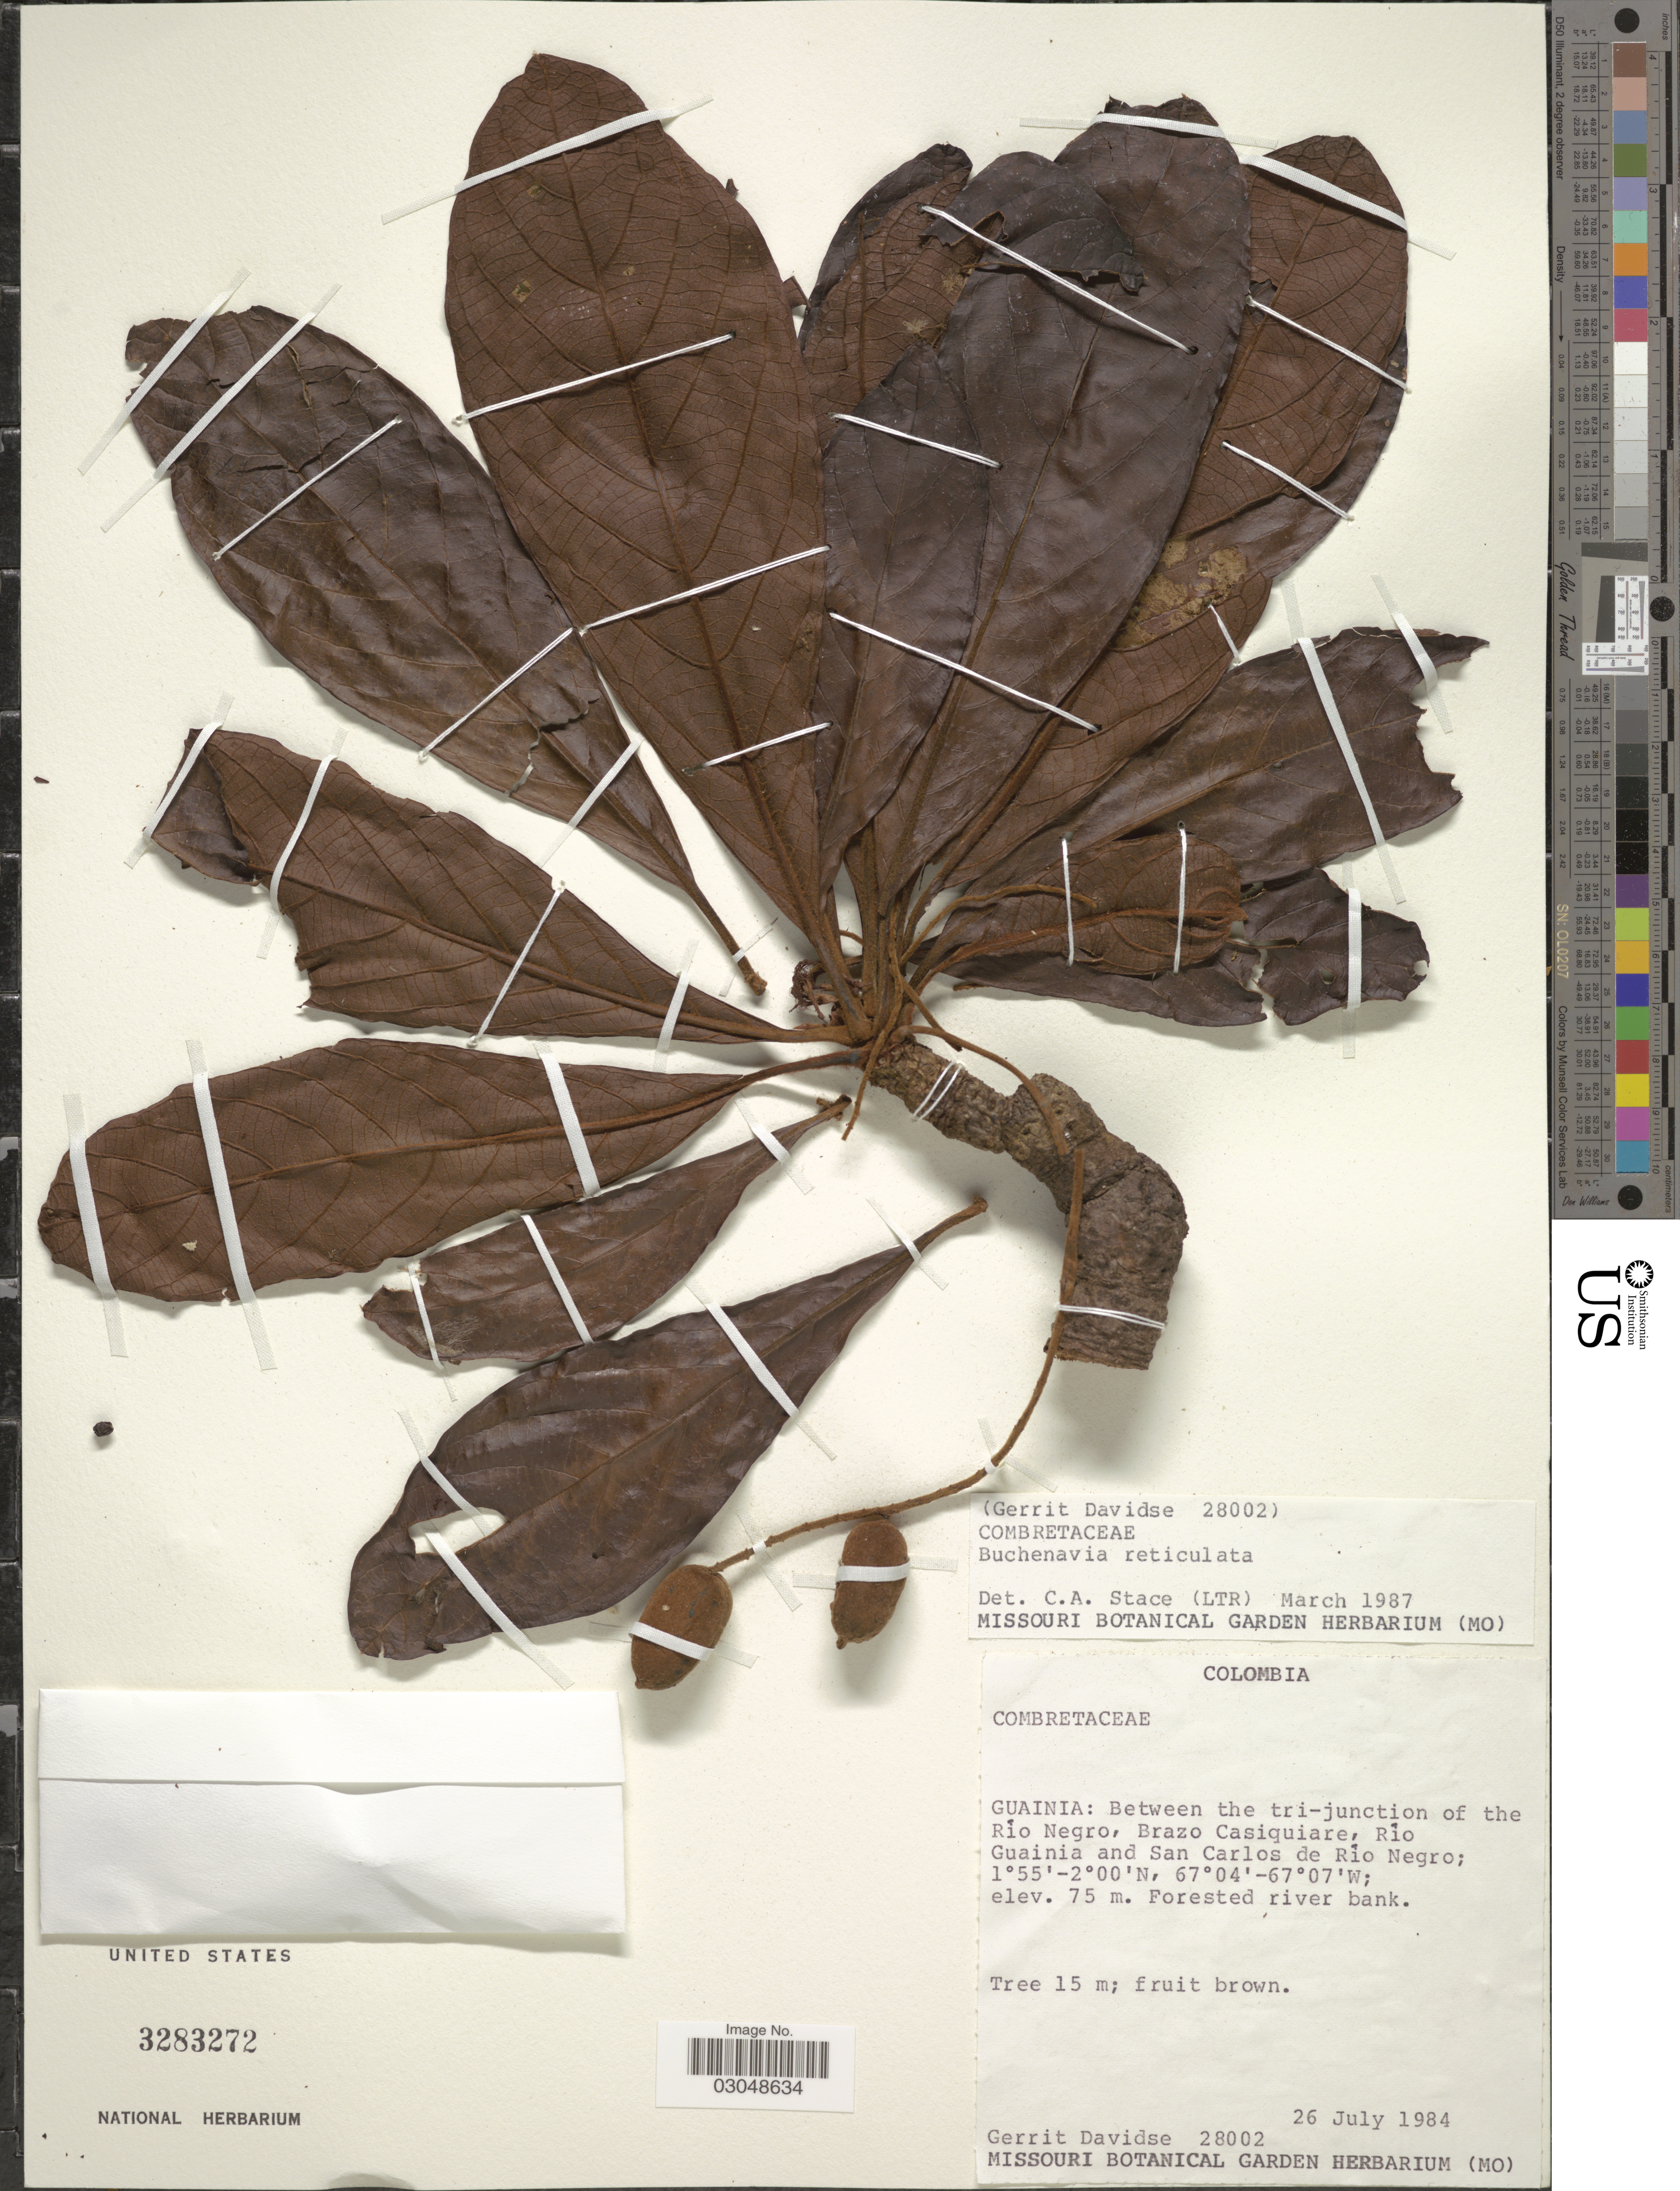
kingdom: Plantae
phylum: Tracheophyta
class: Magnoliopsida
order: Myrtales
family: Combretaceae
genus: Terminalia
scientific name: Terminalia pulcherrima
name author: (Exell & Stace) Gere & Boatwr.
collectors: G. Davidse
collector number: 28002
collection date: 1984-07-26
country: Colombia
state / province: Guainía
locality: Between the tri-junction of the Río Negro, Brazo Casiquiare, Río Guainia and San Carlos de Río Negro.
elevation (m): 75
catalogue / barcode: US 3283272